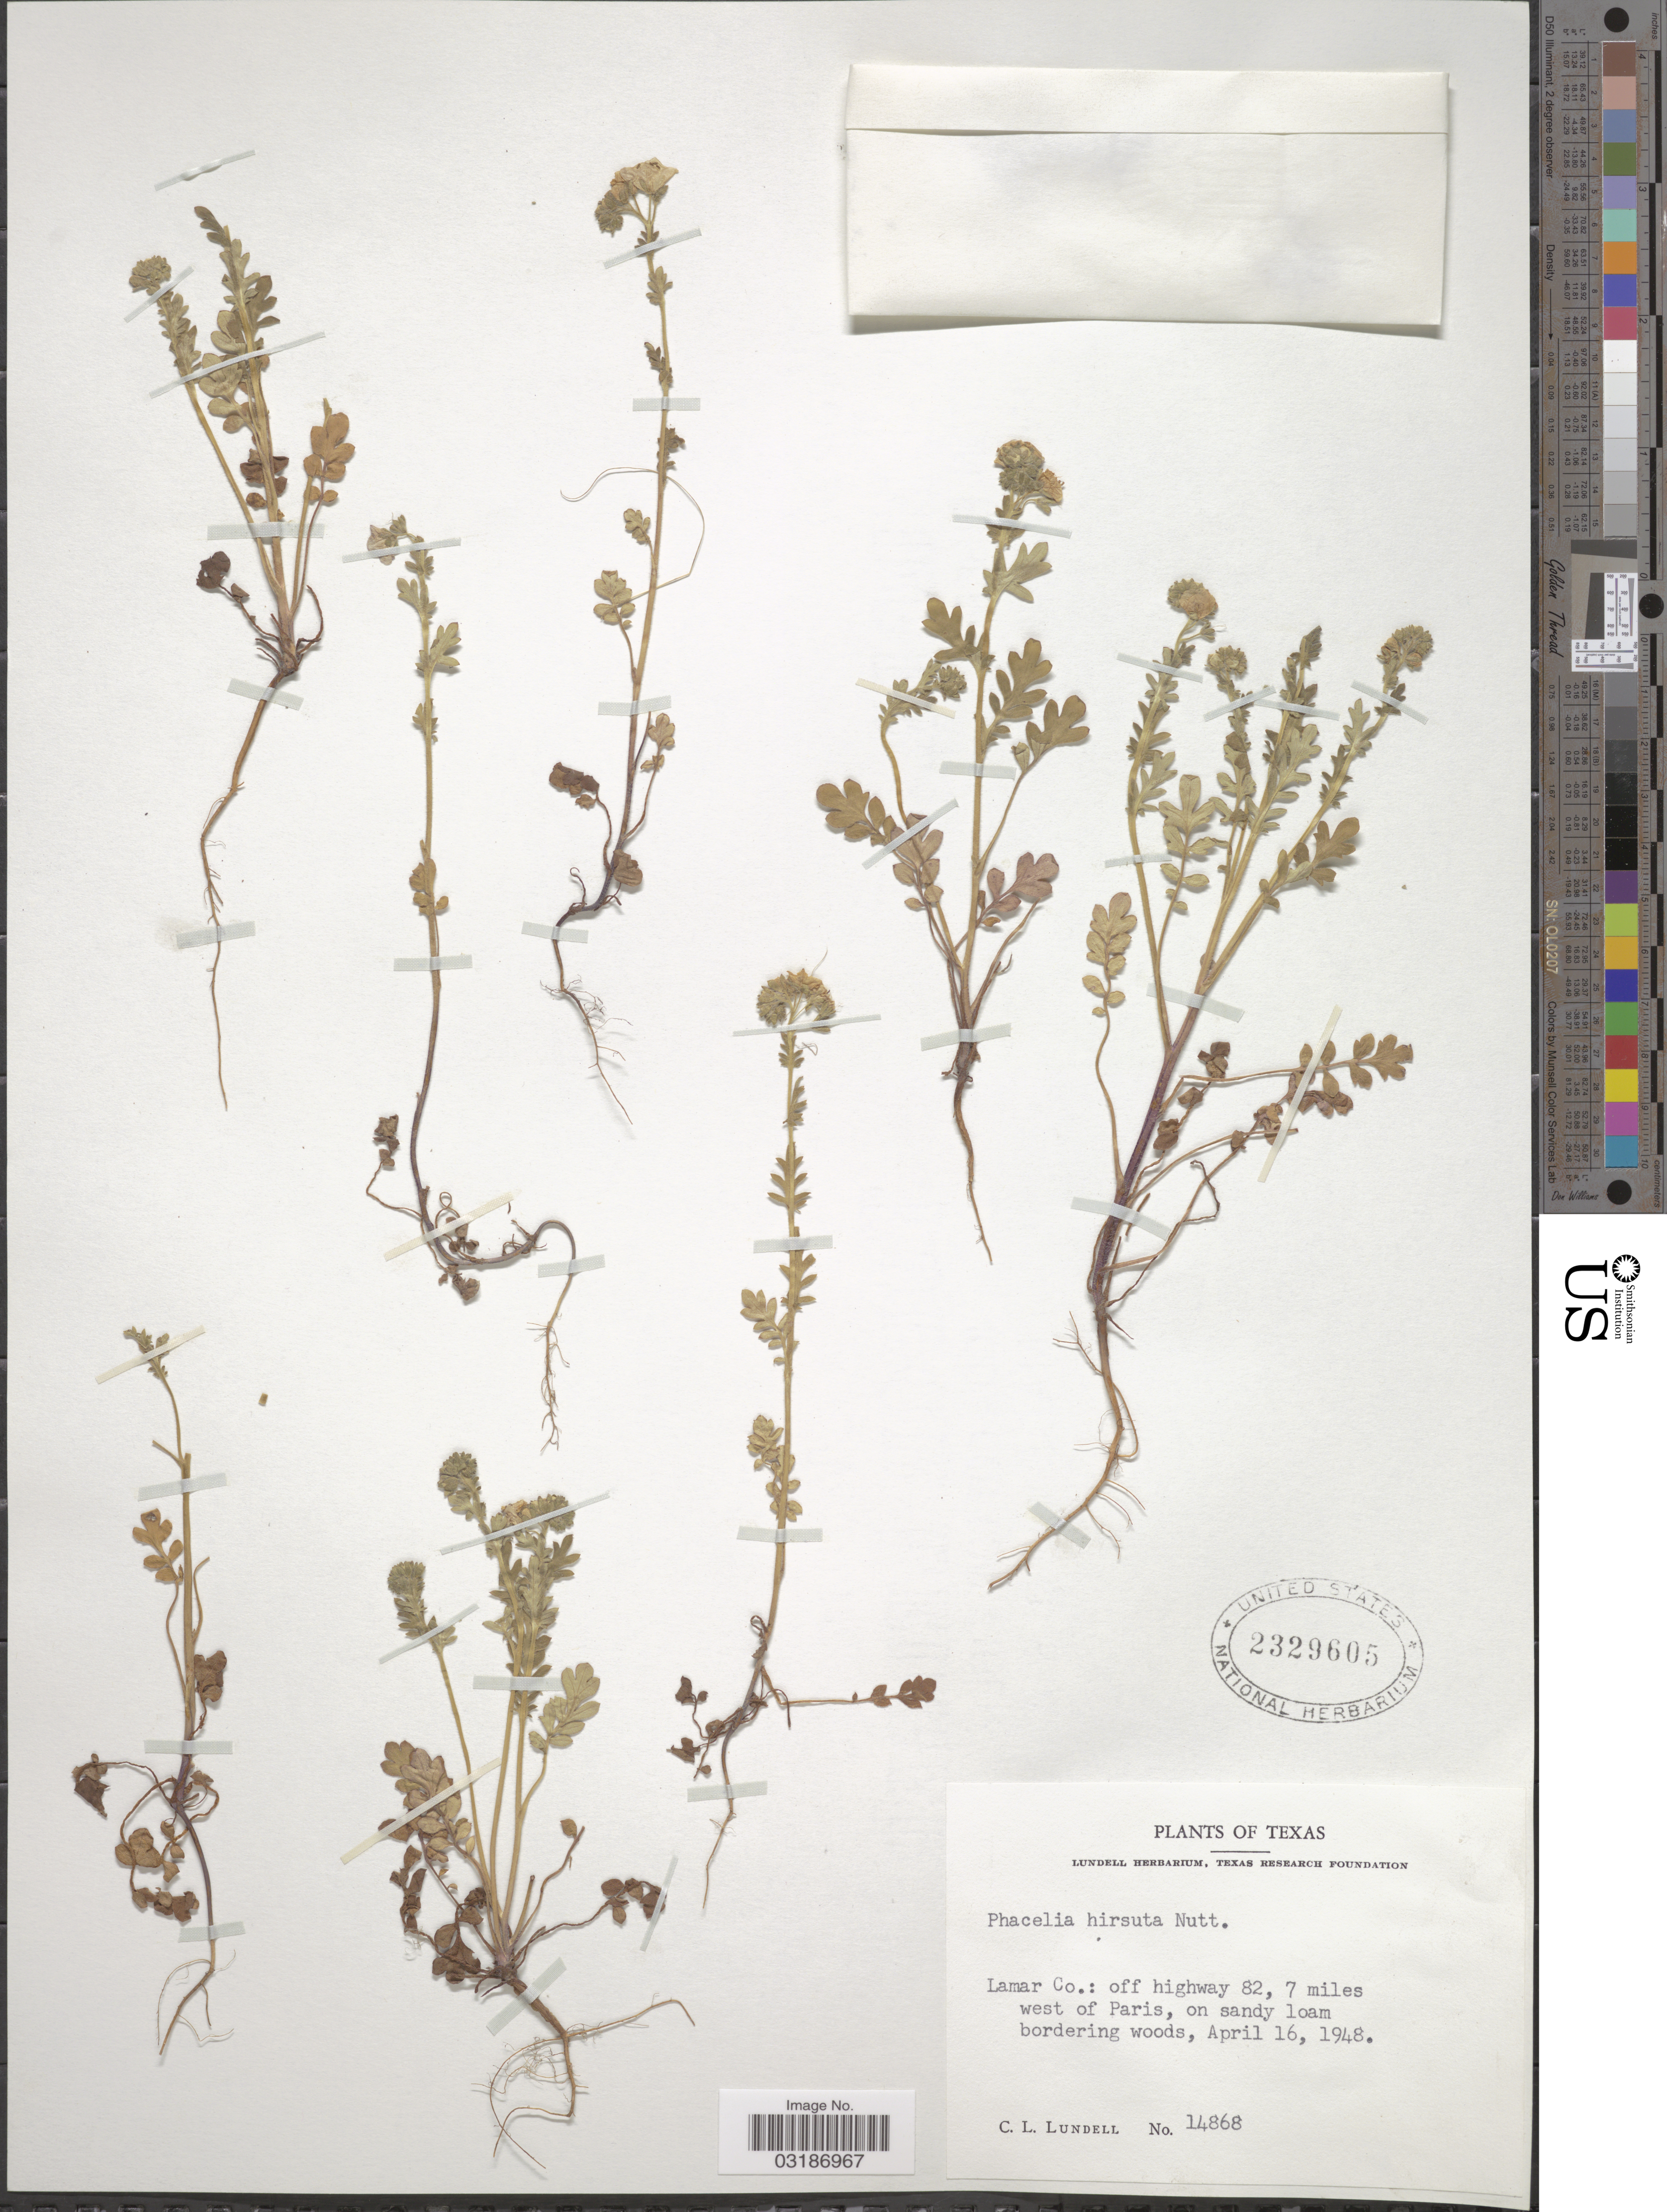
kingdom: Plantae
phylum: Tracheophyta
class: Magnoliopsida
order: Boraginales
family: Hydrophyllaceae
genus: Phacelia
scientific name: Phacelia hirsuta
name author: Nutt.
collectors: C. L. Lundell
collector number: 14868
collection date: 1948-04-16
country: United States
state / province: Texas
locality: Lamar Co.: off highway 82, 7 miles west of Paris.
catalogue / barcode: US 2329605